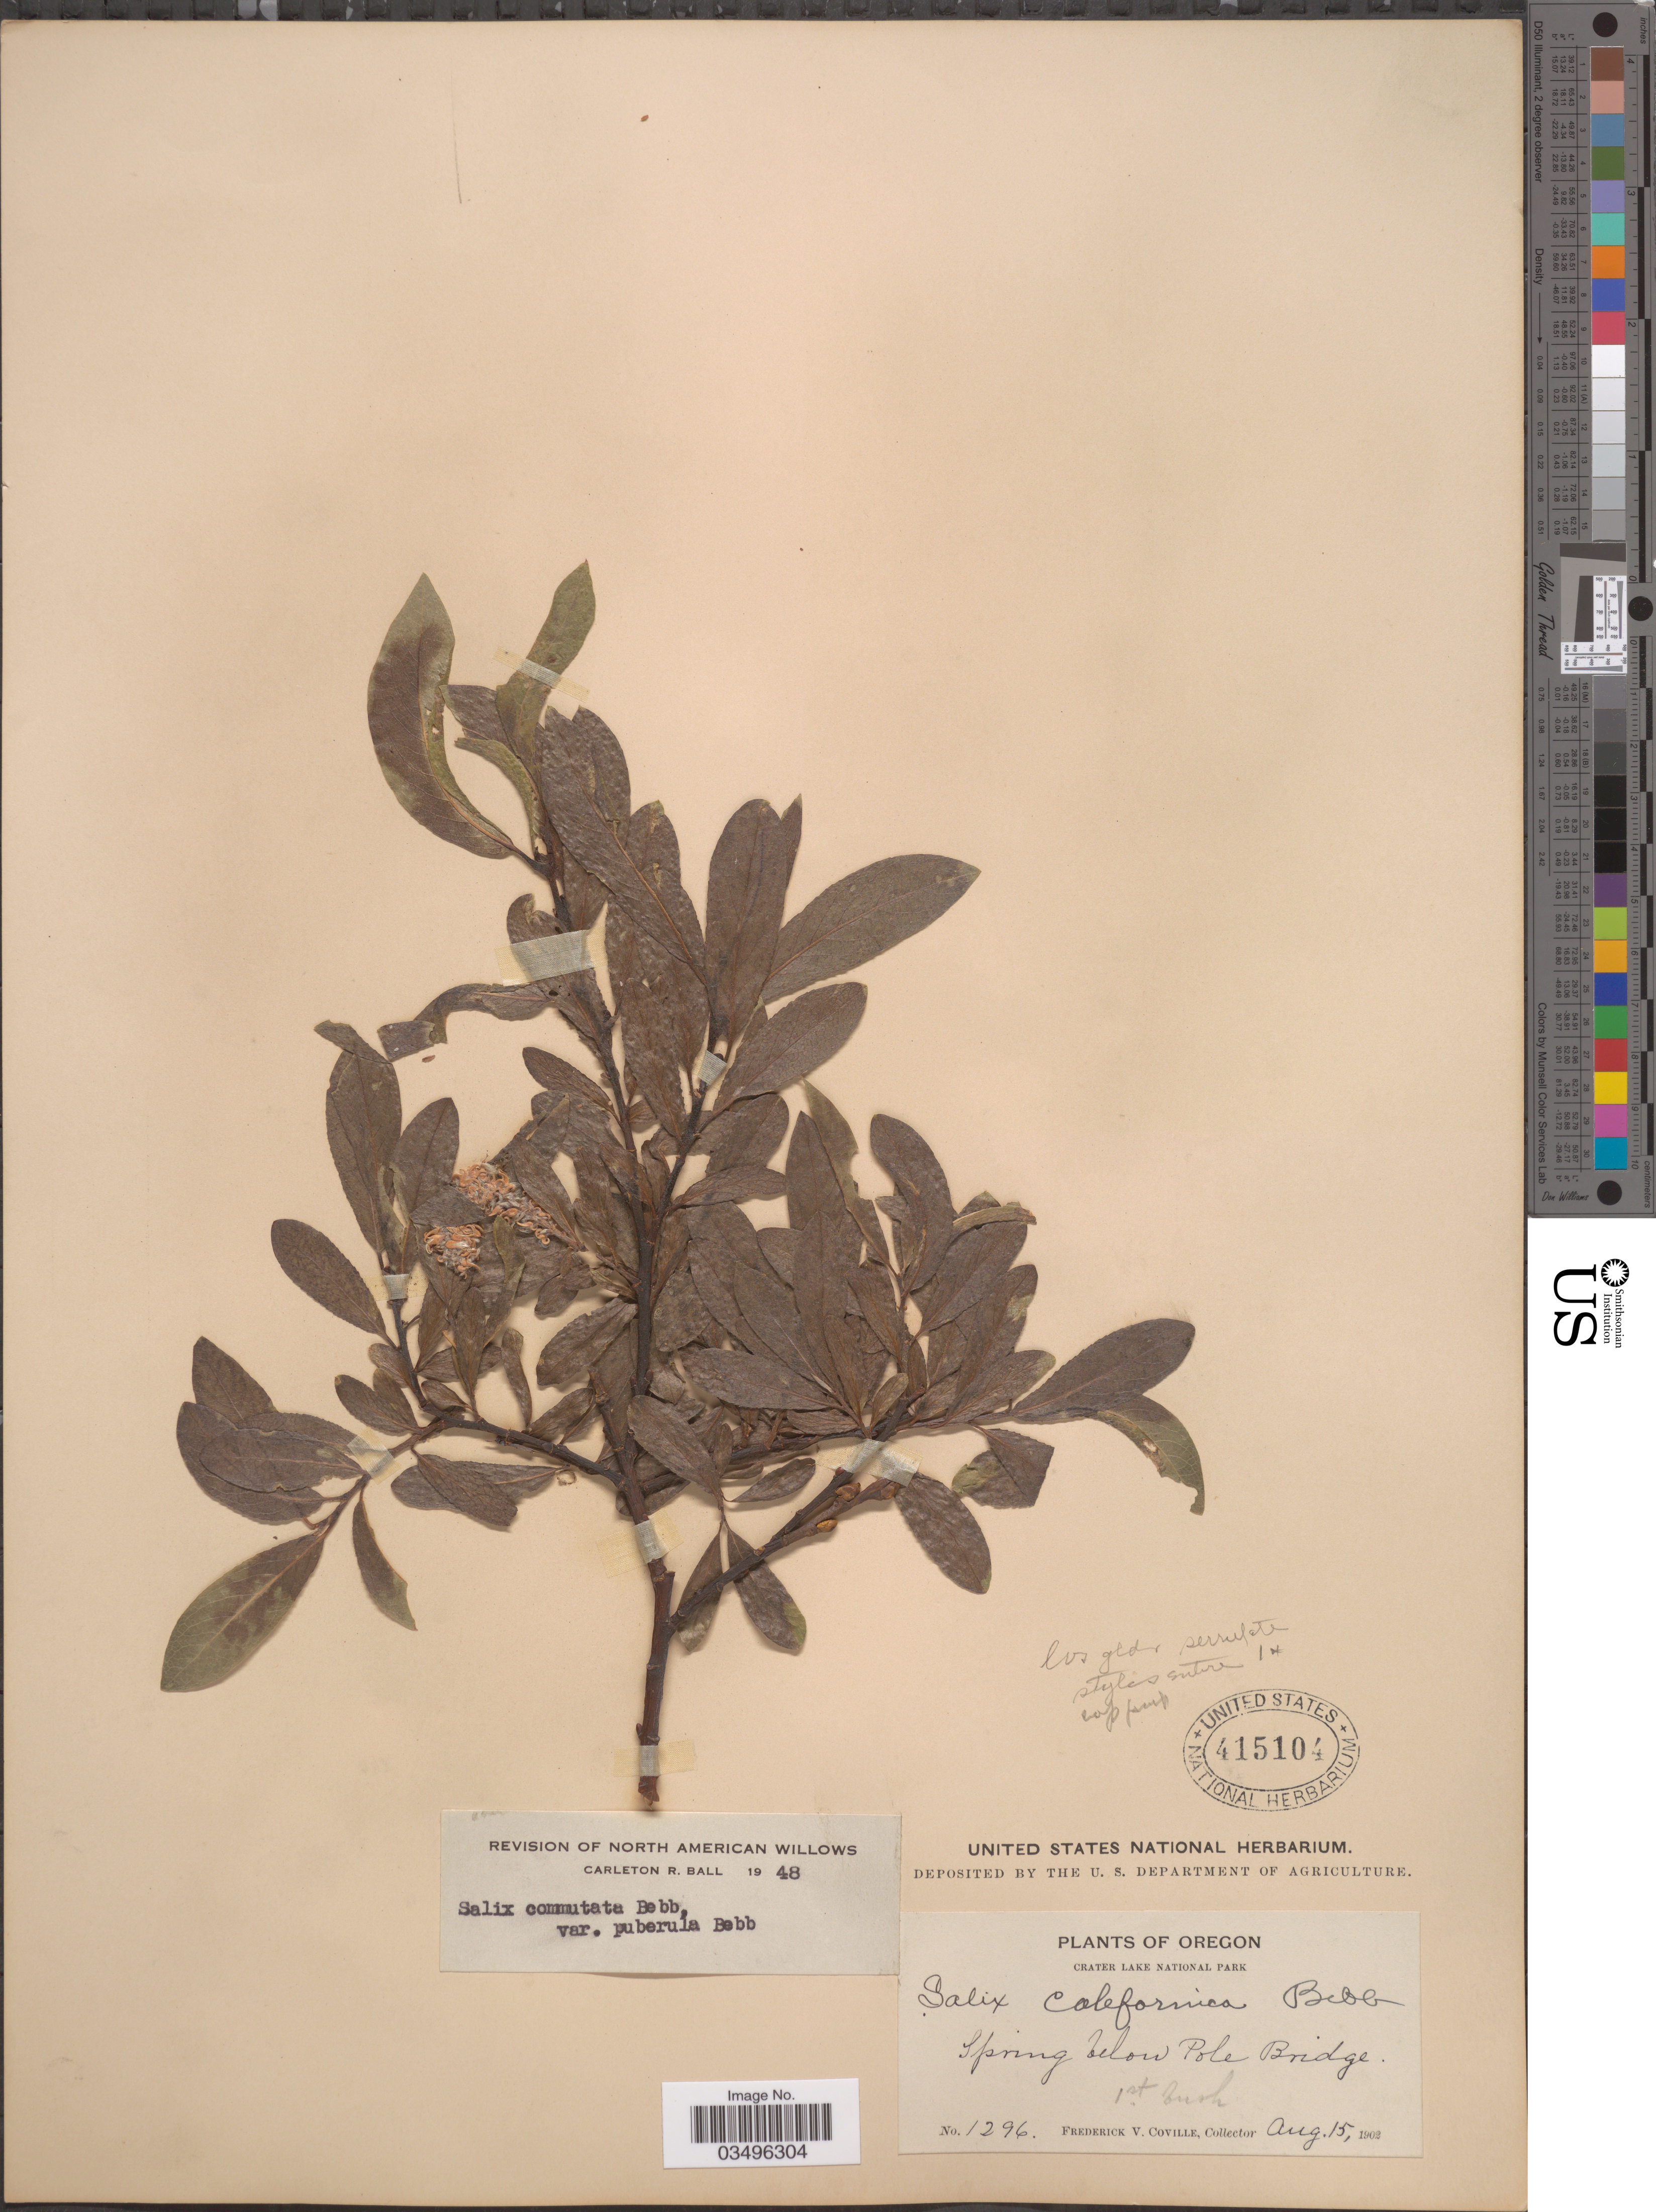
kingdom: Plantae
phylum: Tracheophyta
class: Magnoliopsida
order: Malpighiales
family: Salicaceae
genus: Salix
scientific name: Salix commutata var. puberula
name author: Bebb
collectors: F. V. Coville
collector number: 1296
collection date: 1902-08-15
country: United States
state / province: Oregon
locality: Crater Lake National Park. Spring below Pole Bridge.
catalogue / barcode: US 415104